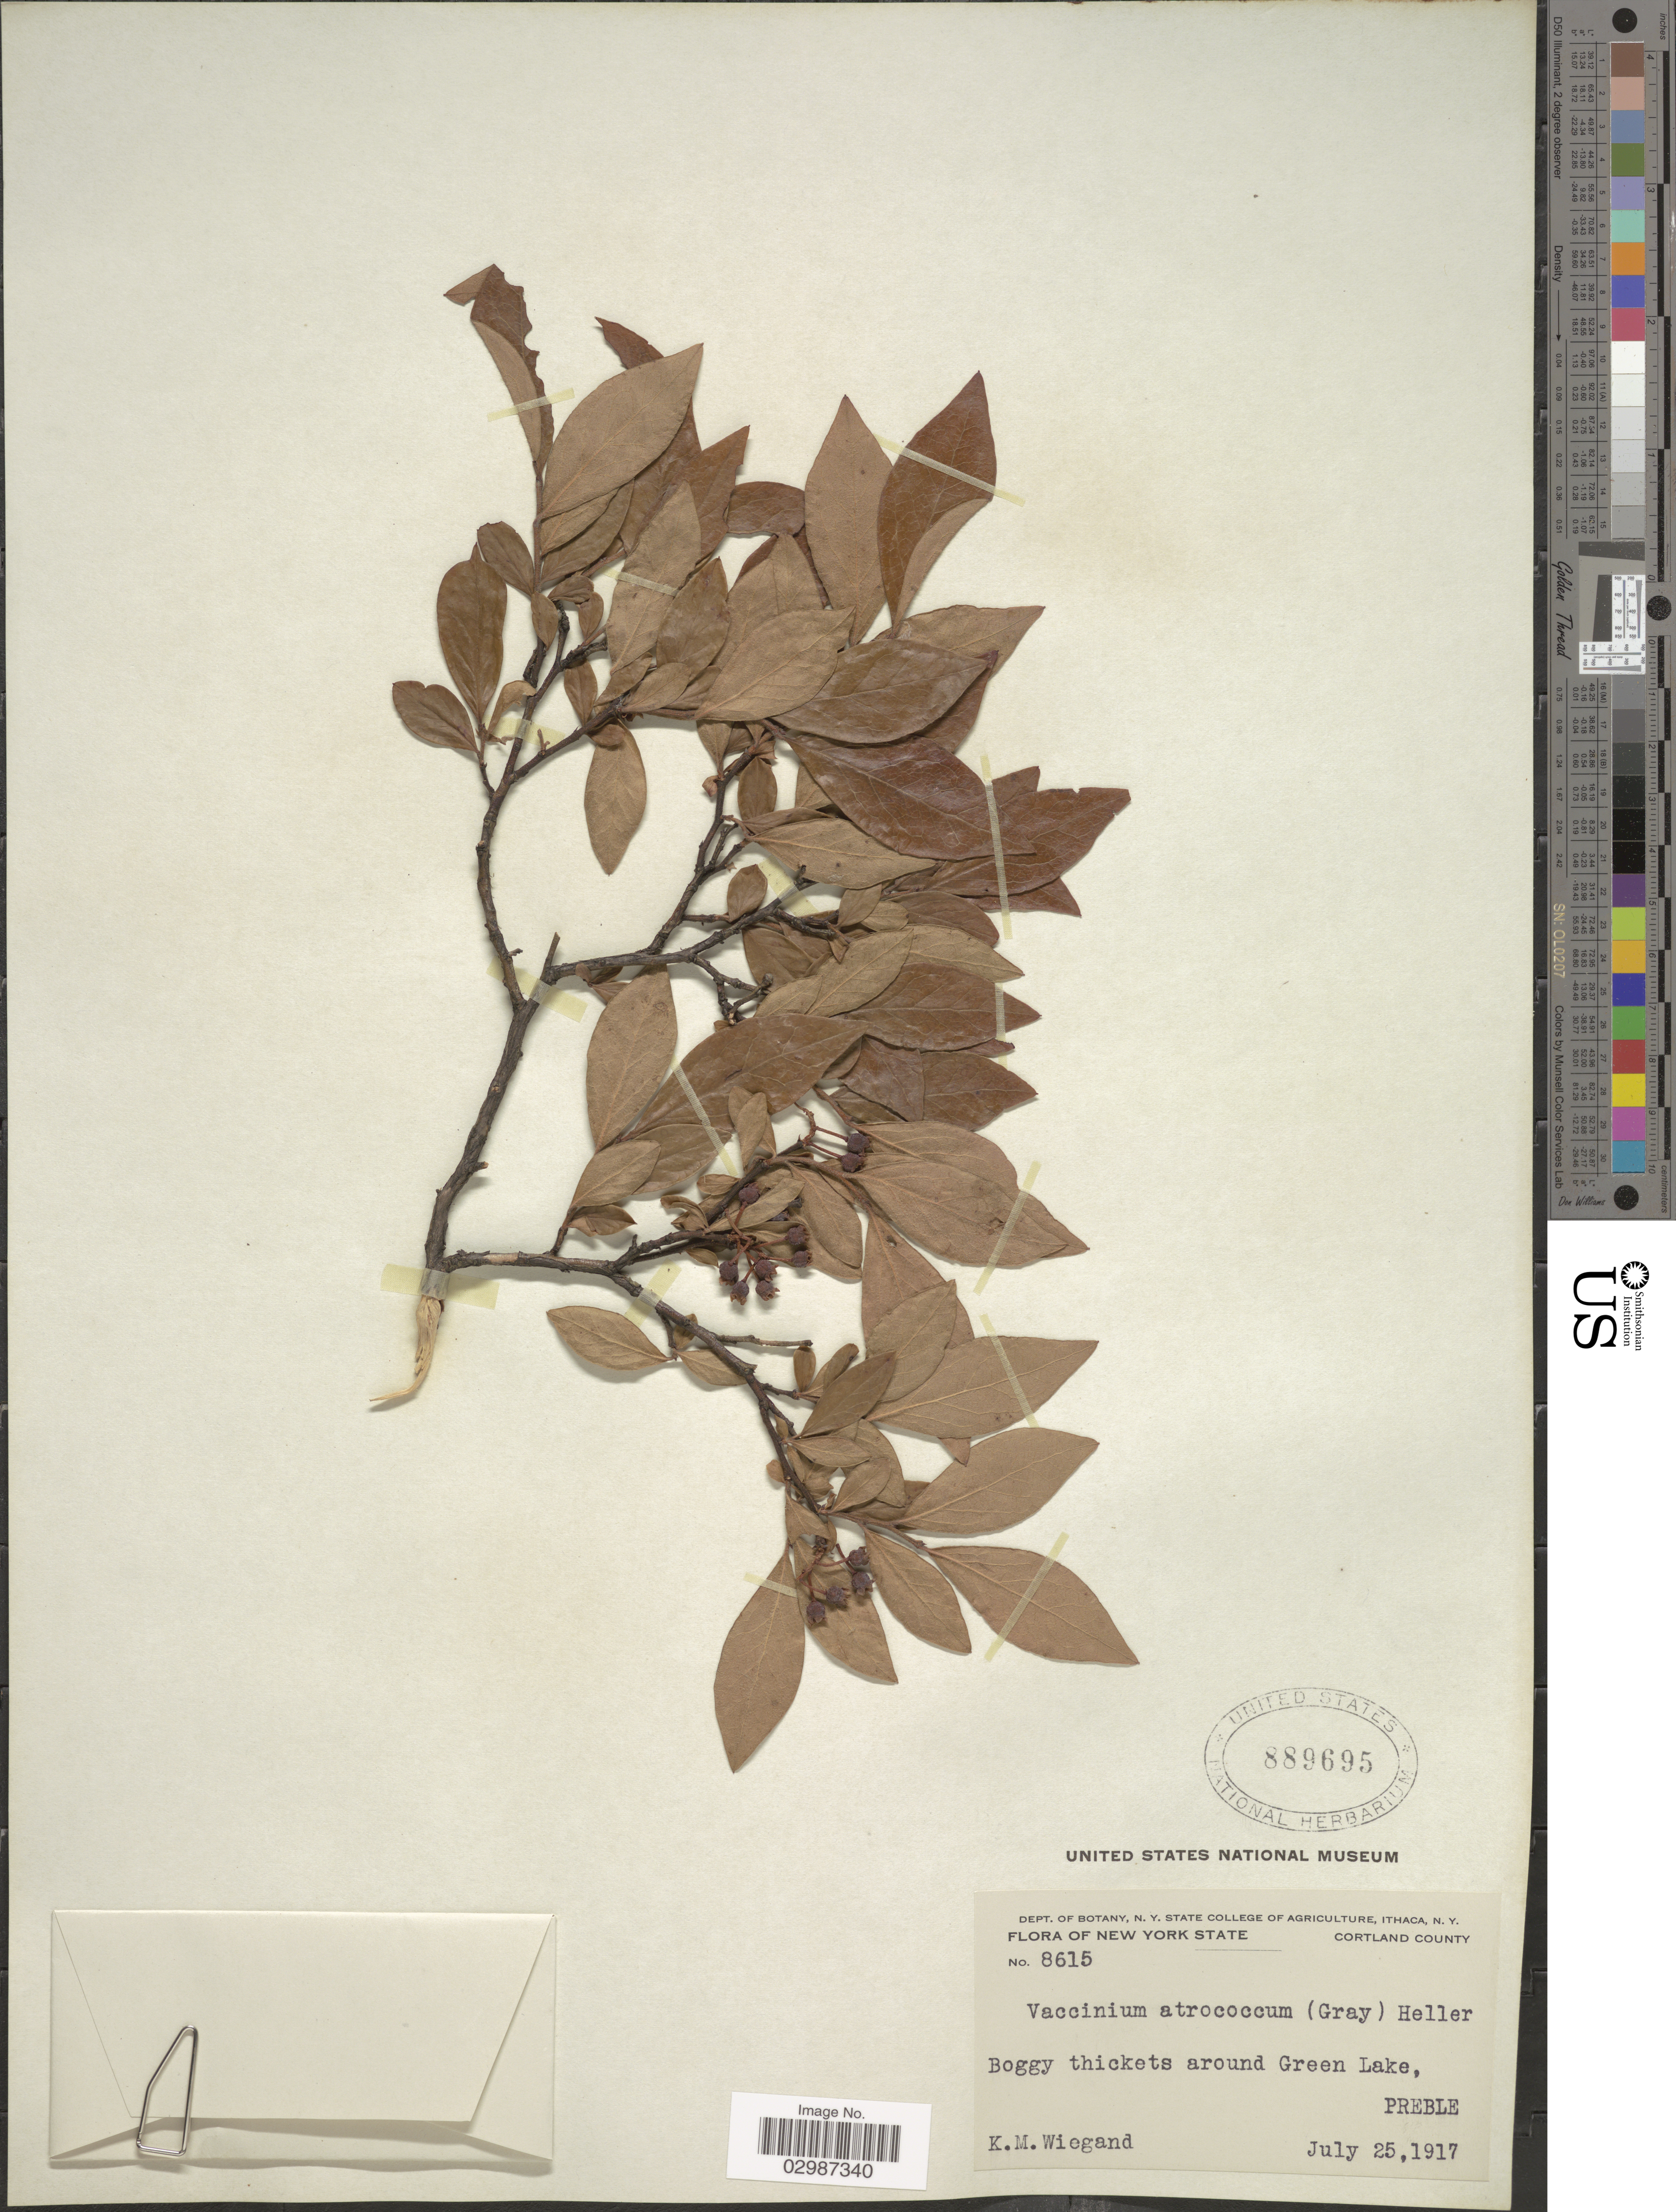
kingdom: Plantae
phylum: Tracheophyta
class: Magnoliopsida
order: Ericales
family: Ericaceae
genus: Vaccinium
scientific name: Vaccinium atrococcum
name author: (A. Gray) A. Heller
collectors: K. M. Wiegand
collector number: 8615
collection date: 1917-07-25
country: United States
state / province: New York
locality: Cortland County, Boggy thickets around Green Lake, Preble.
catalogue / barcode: US 889695